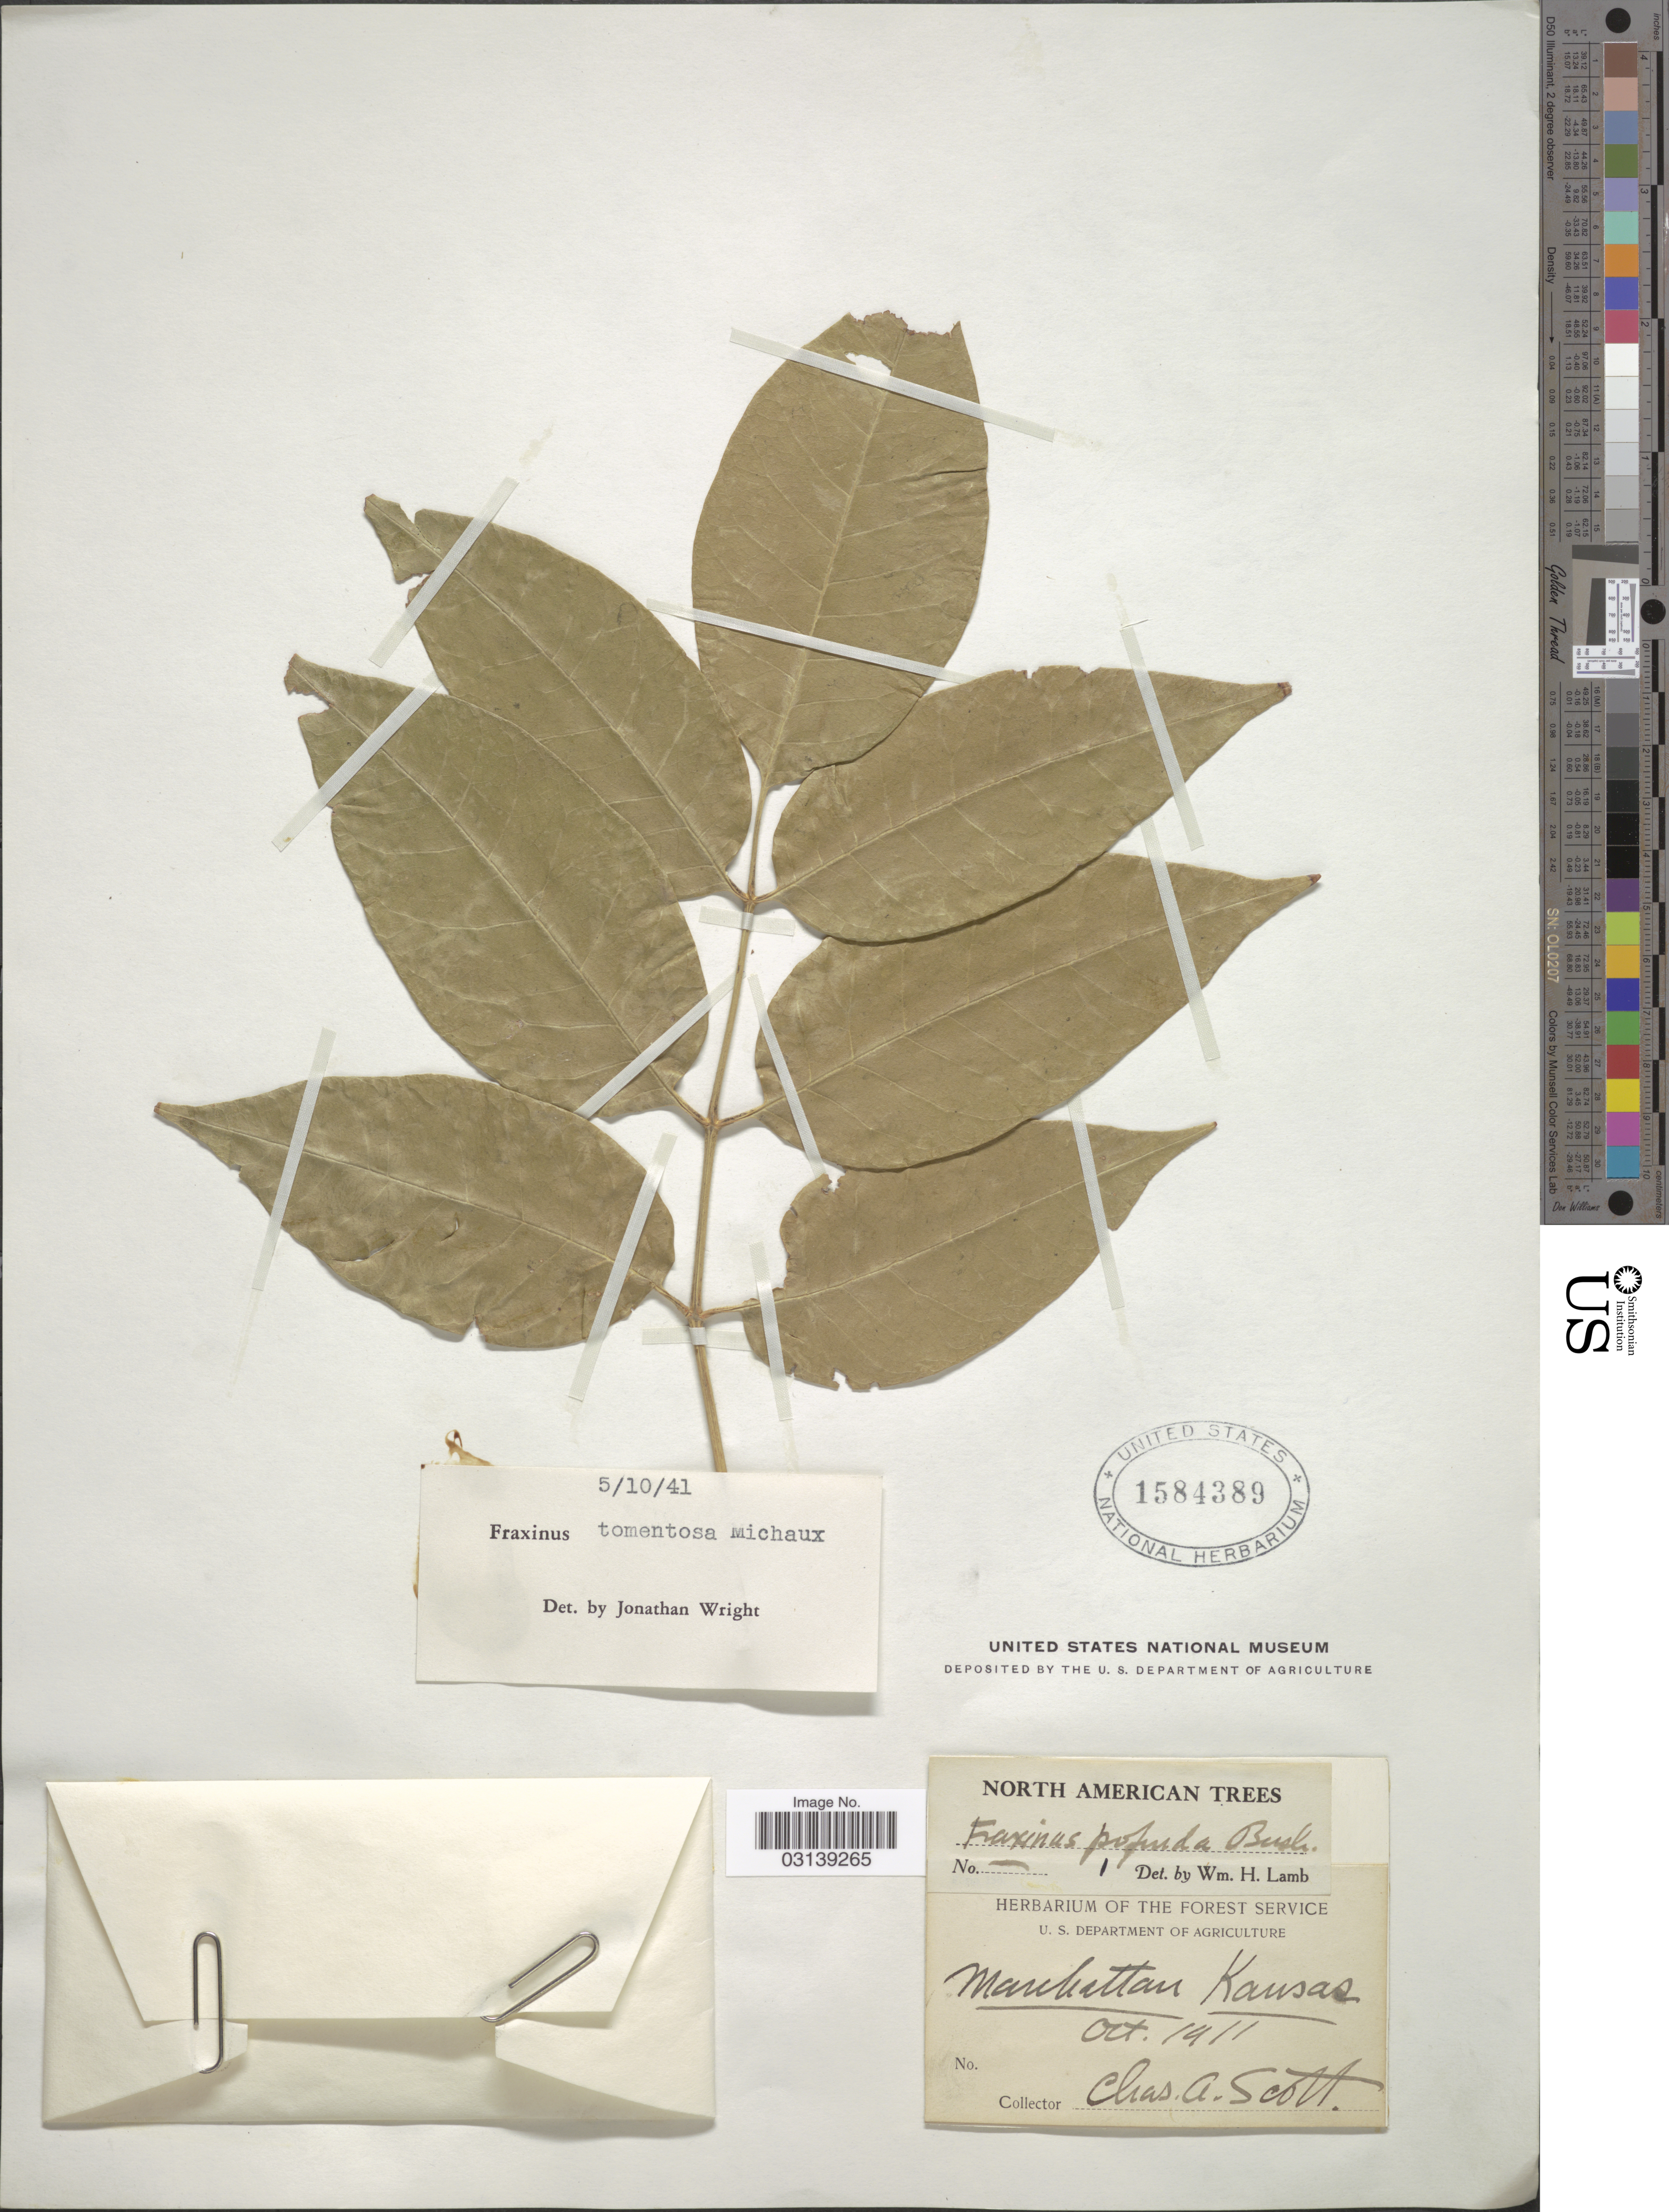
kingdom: Plantae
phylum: Tracheophyta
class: Magnoliopsida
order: Lamiales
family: Oleaceae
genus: Fraxinus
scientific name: Fraxinus profunda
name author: (Bush) Bush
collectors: C. Scott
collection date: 1911-10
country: United States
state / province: Kansas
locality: Manhattan.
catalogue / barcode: US 1584389